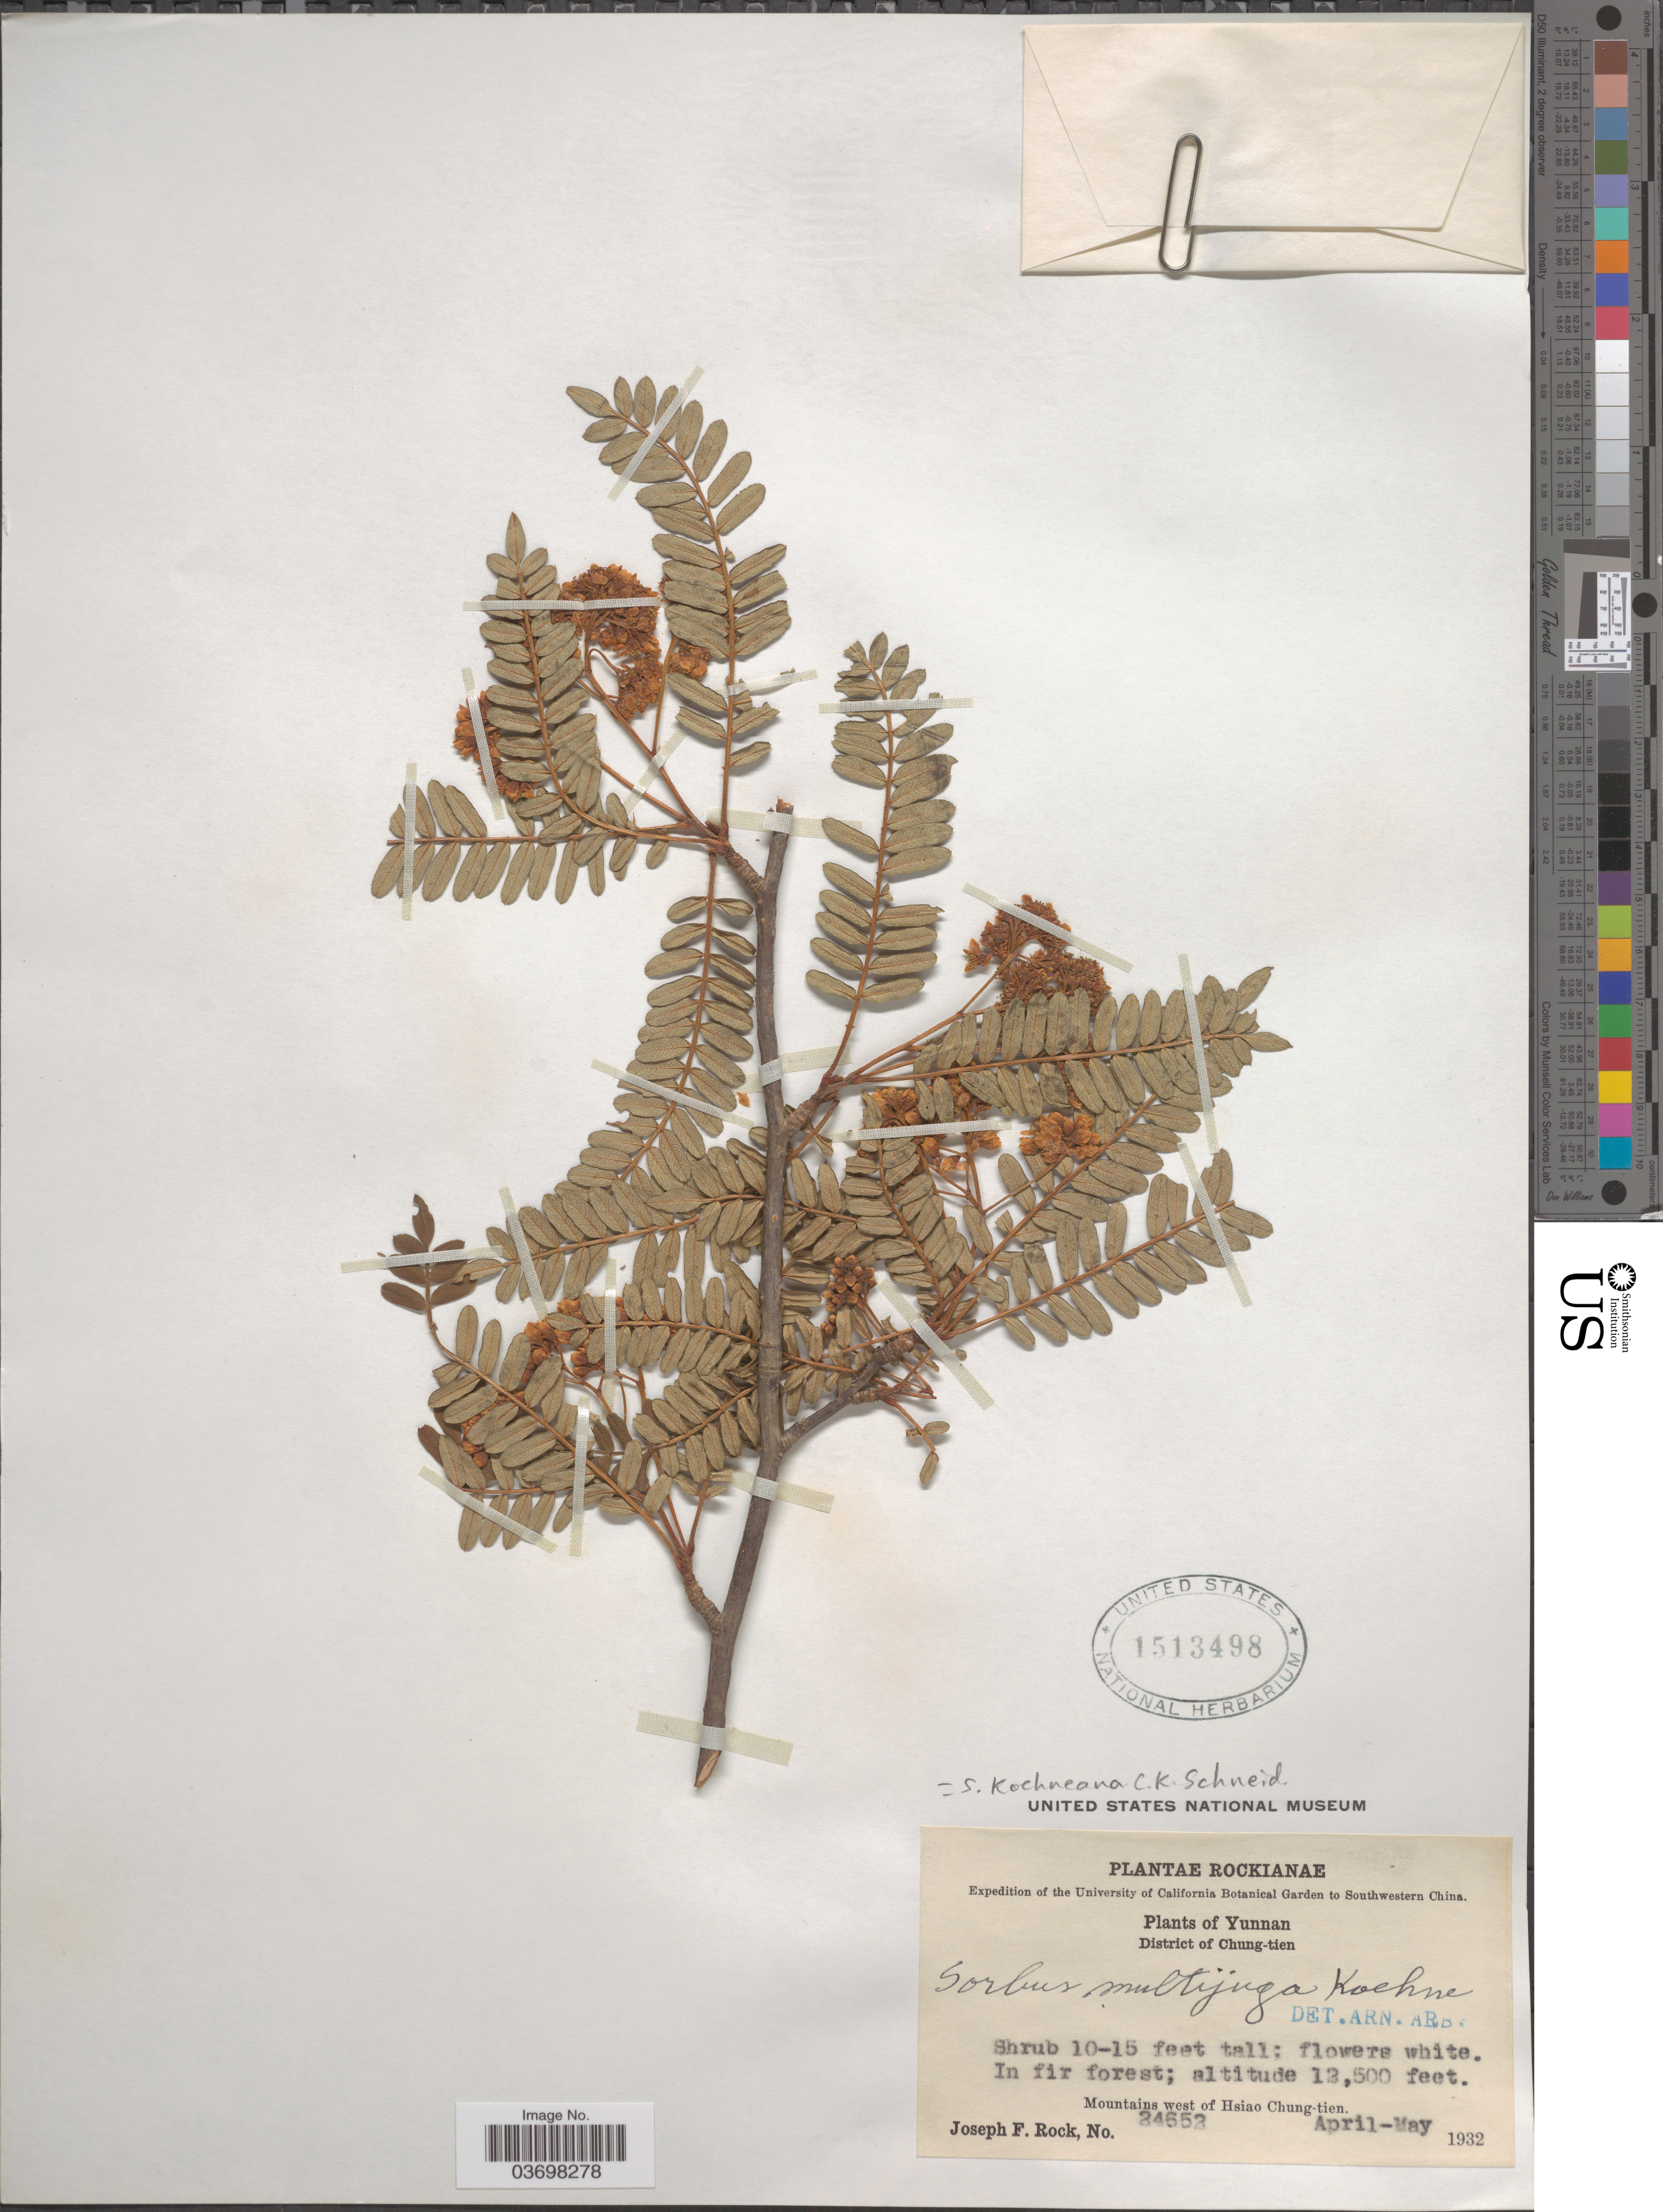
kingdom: Plantae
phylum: Tracheophyta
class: Magnoliopsida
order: Rosales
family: Rosaceae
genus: Sorbus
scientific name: Sorbus koehneana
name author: C.K. Schneid.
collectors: J. F. Rock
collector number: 24652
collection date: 1932-04/1932-05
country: China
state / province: Yunnan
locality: Southwestern China. District of Chung-tien. Mountains west of Hsiao Chung-tien.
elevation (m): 3810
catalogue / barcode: US 1513498